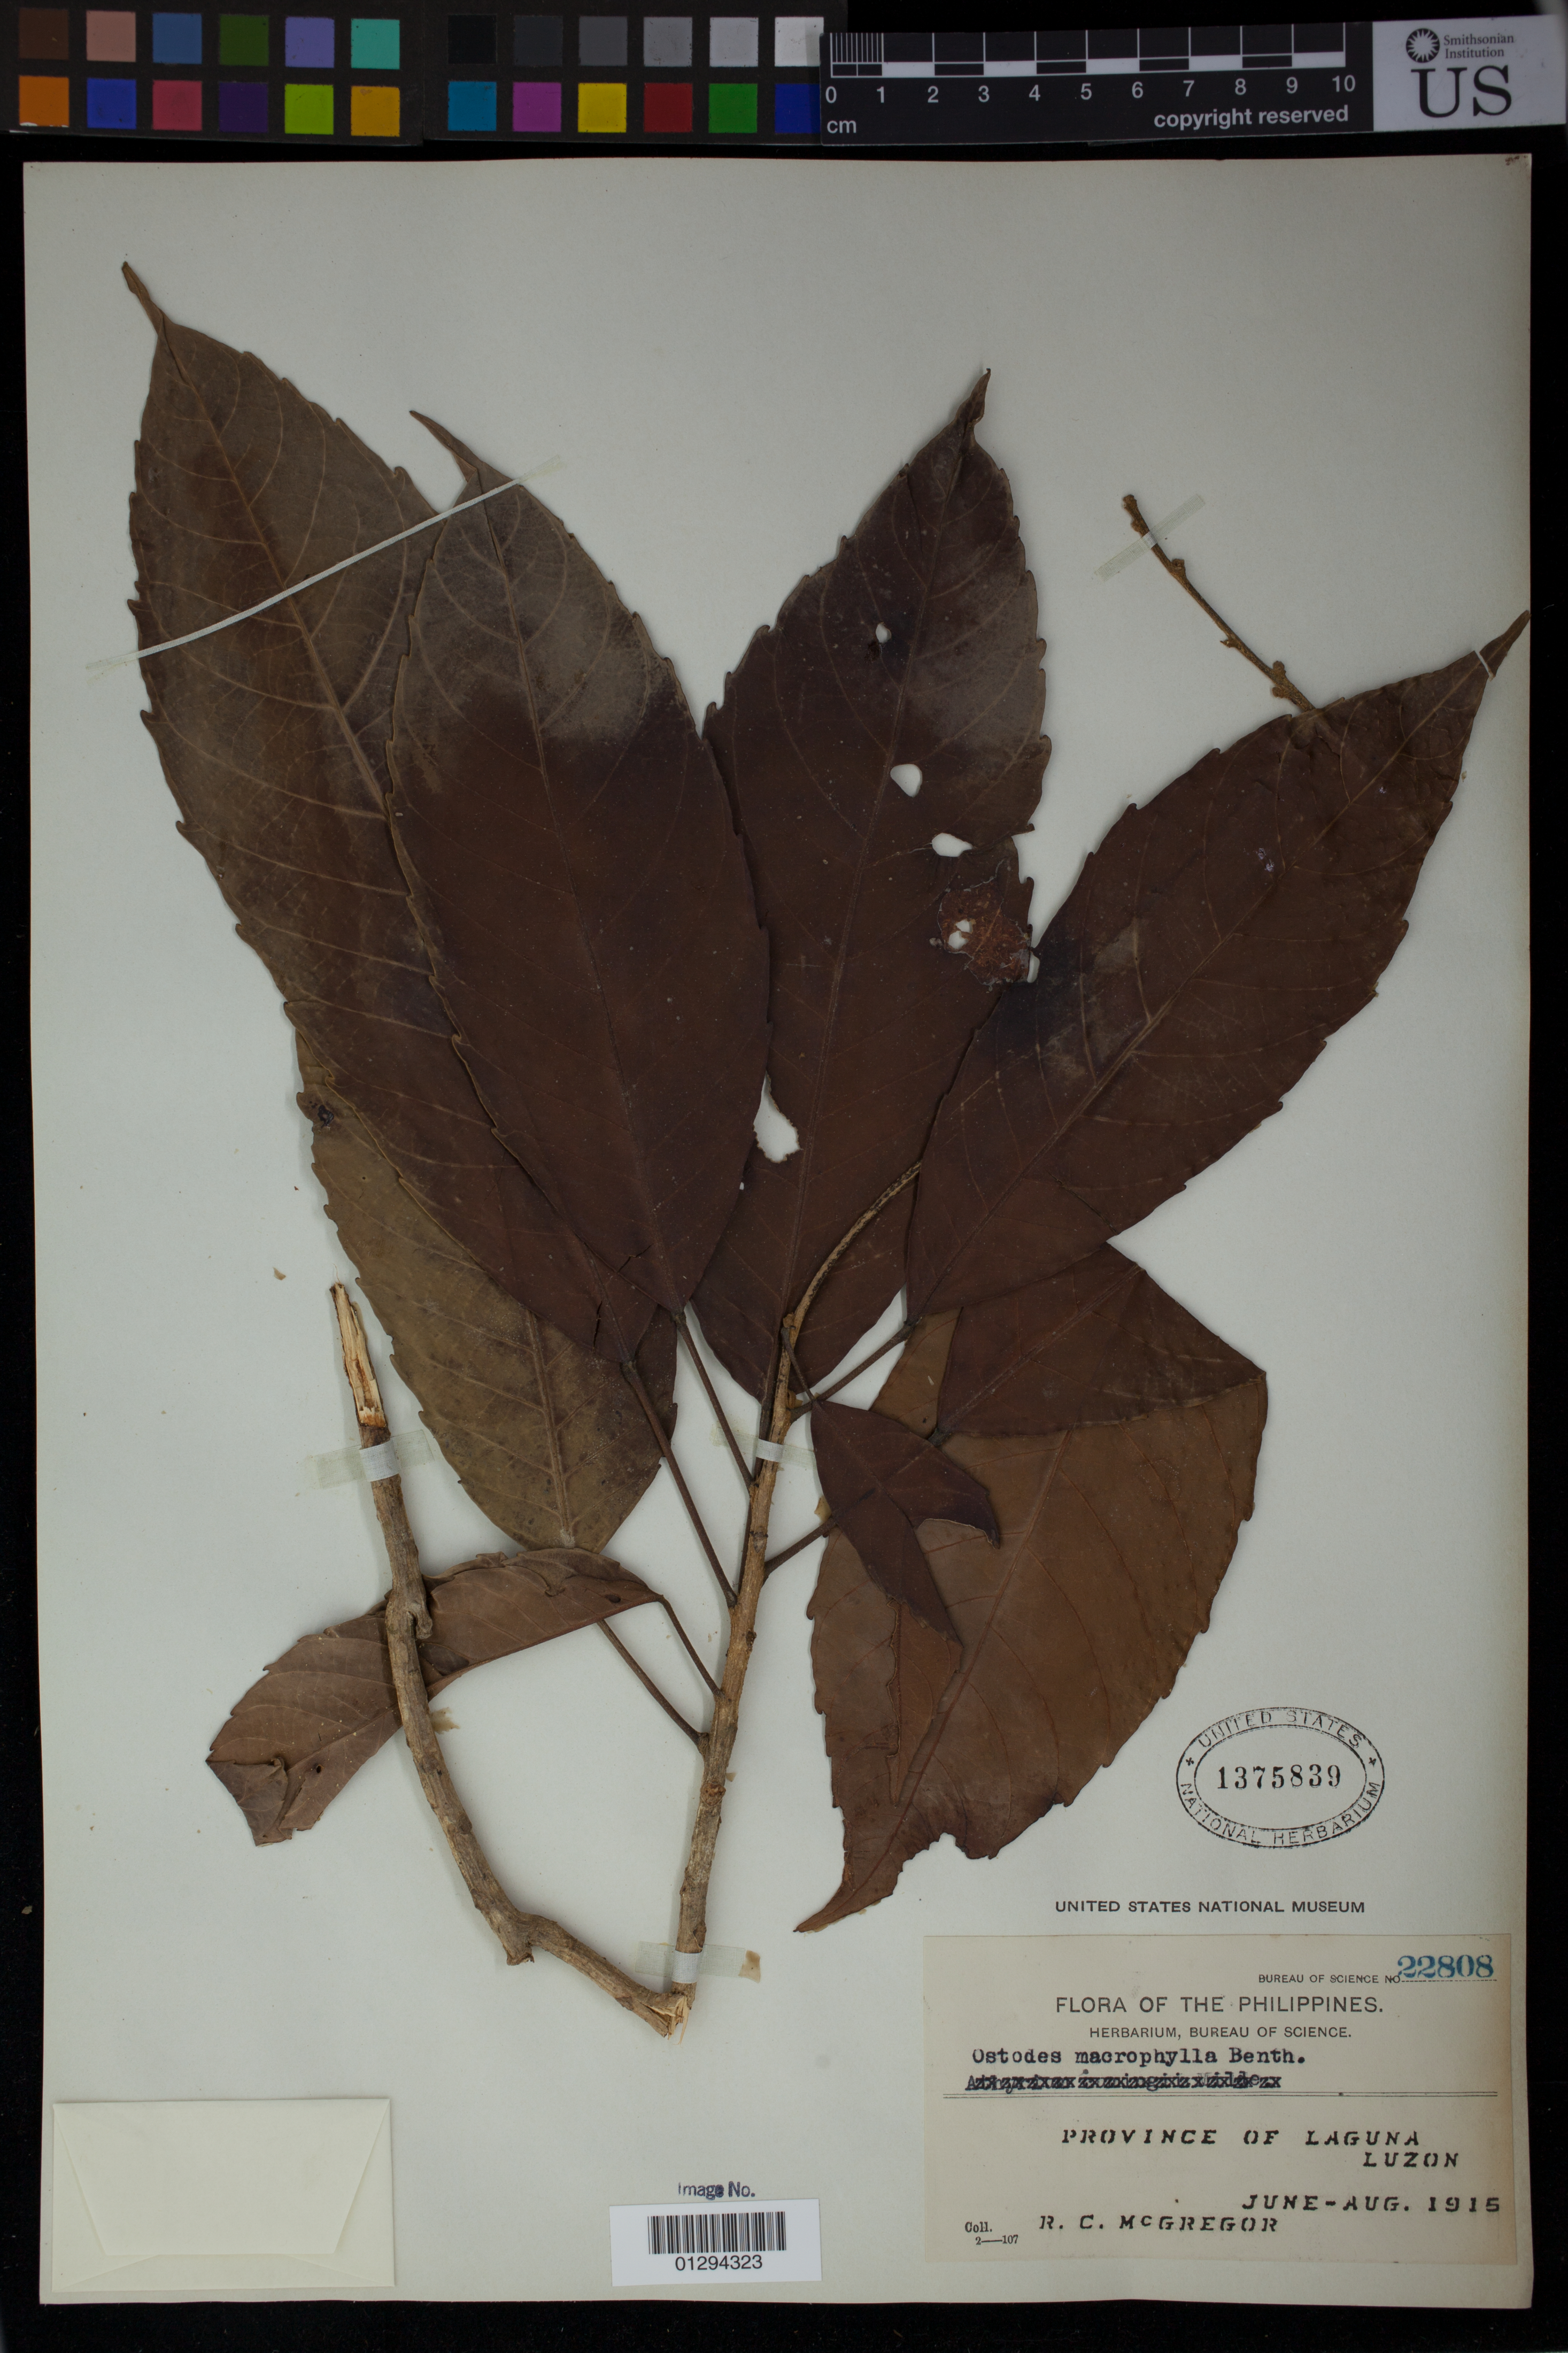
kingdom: Plantae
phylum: Tracheophyta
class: Magnoliopsida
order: Malpighiales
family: Euphorbiaceae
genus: Fahrenheitia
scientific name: Fahrenheitia pendula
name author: (Hassk.) Airy Shaw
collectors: R. C. McGregor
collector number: Bur. Sci. 22808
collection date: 1915-06/1915-08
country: Philippines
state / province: Calabarzon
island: Luzon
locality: Province of Laguna, Luzon.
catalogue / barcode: US 1375839